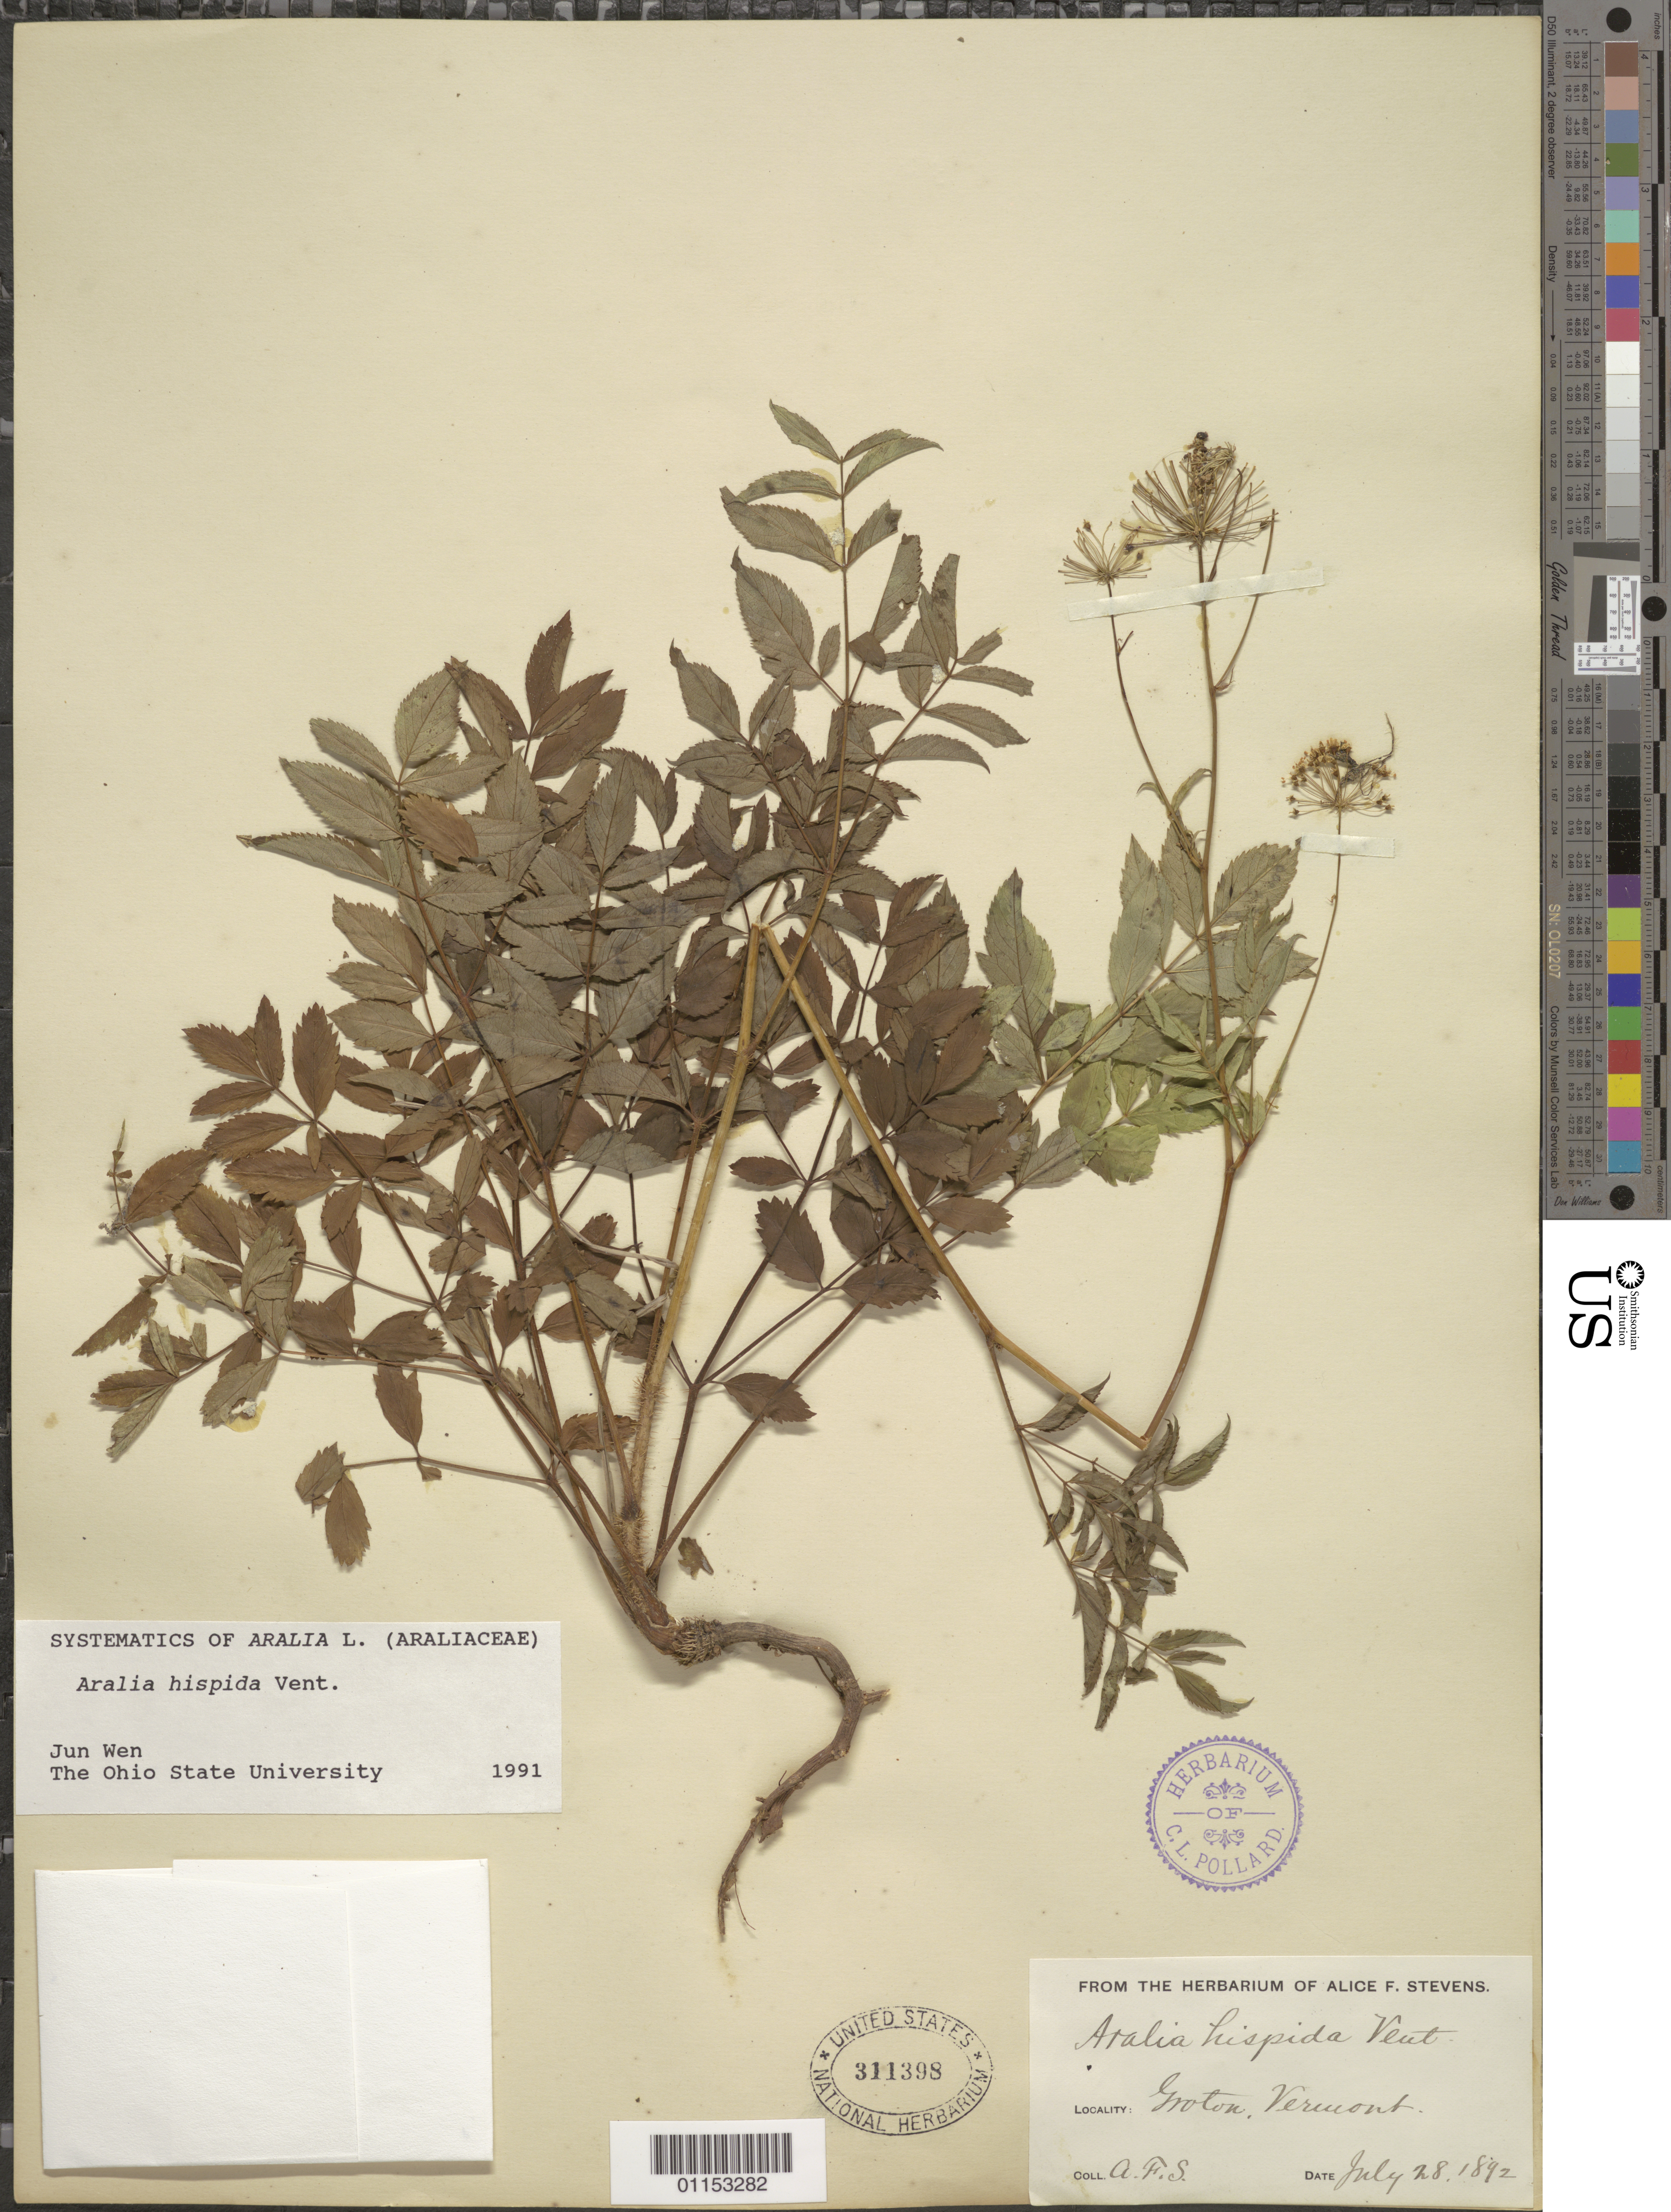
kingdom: Plantae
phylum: Tracheophyta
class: Magnoliopsida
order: Apiales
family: Araliaceae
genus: Aralia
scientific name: Aralia hispida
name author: Vent.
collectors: A. Stevens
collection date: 1892-07-28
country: United States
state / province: Vermont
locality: Groton.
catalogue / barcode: US 311398